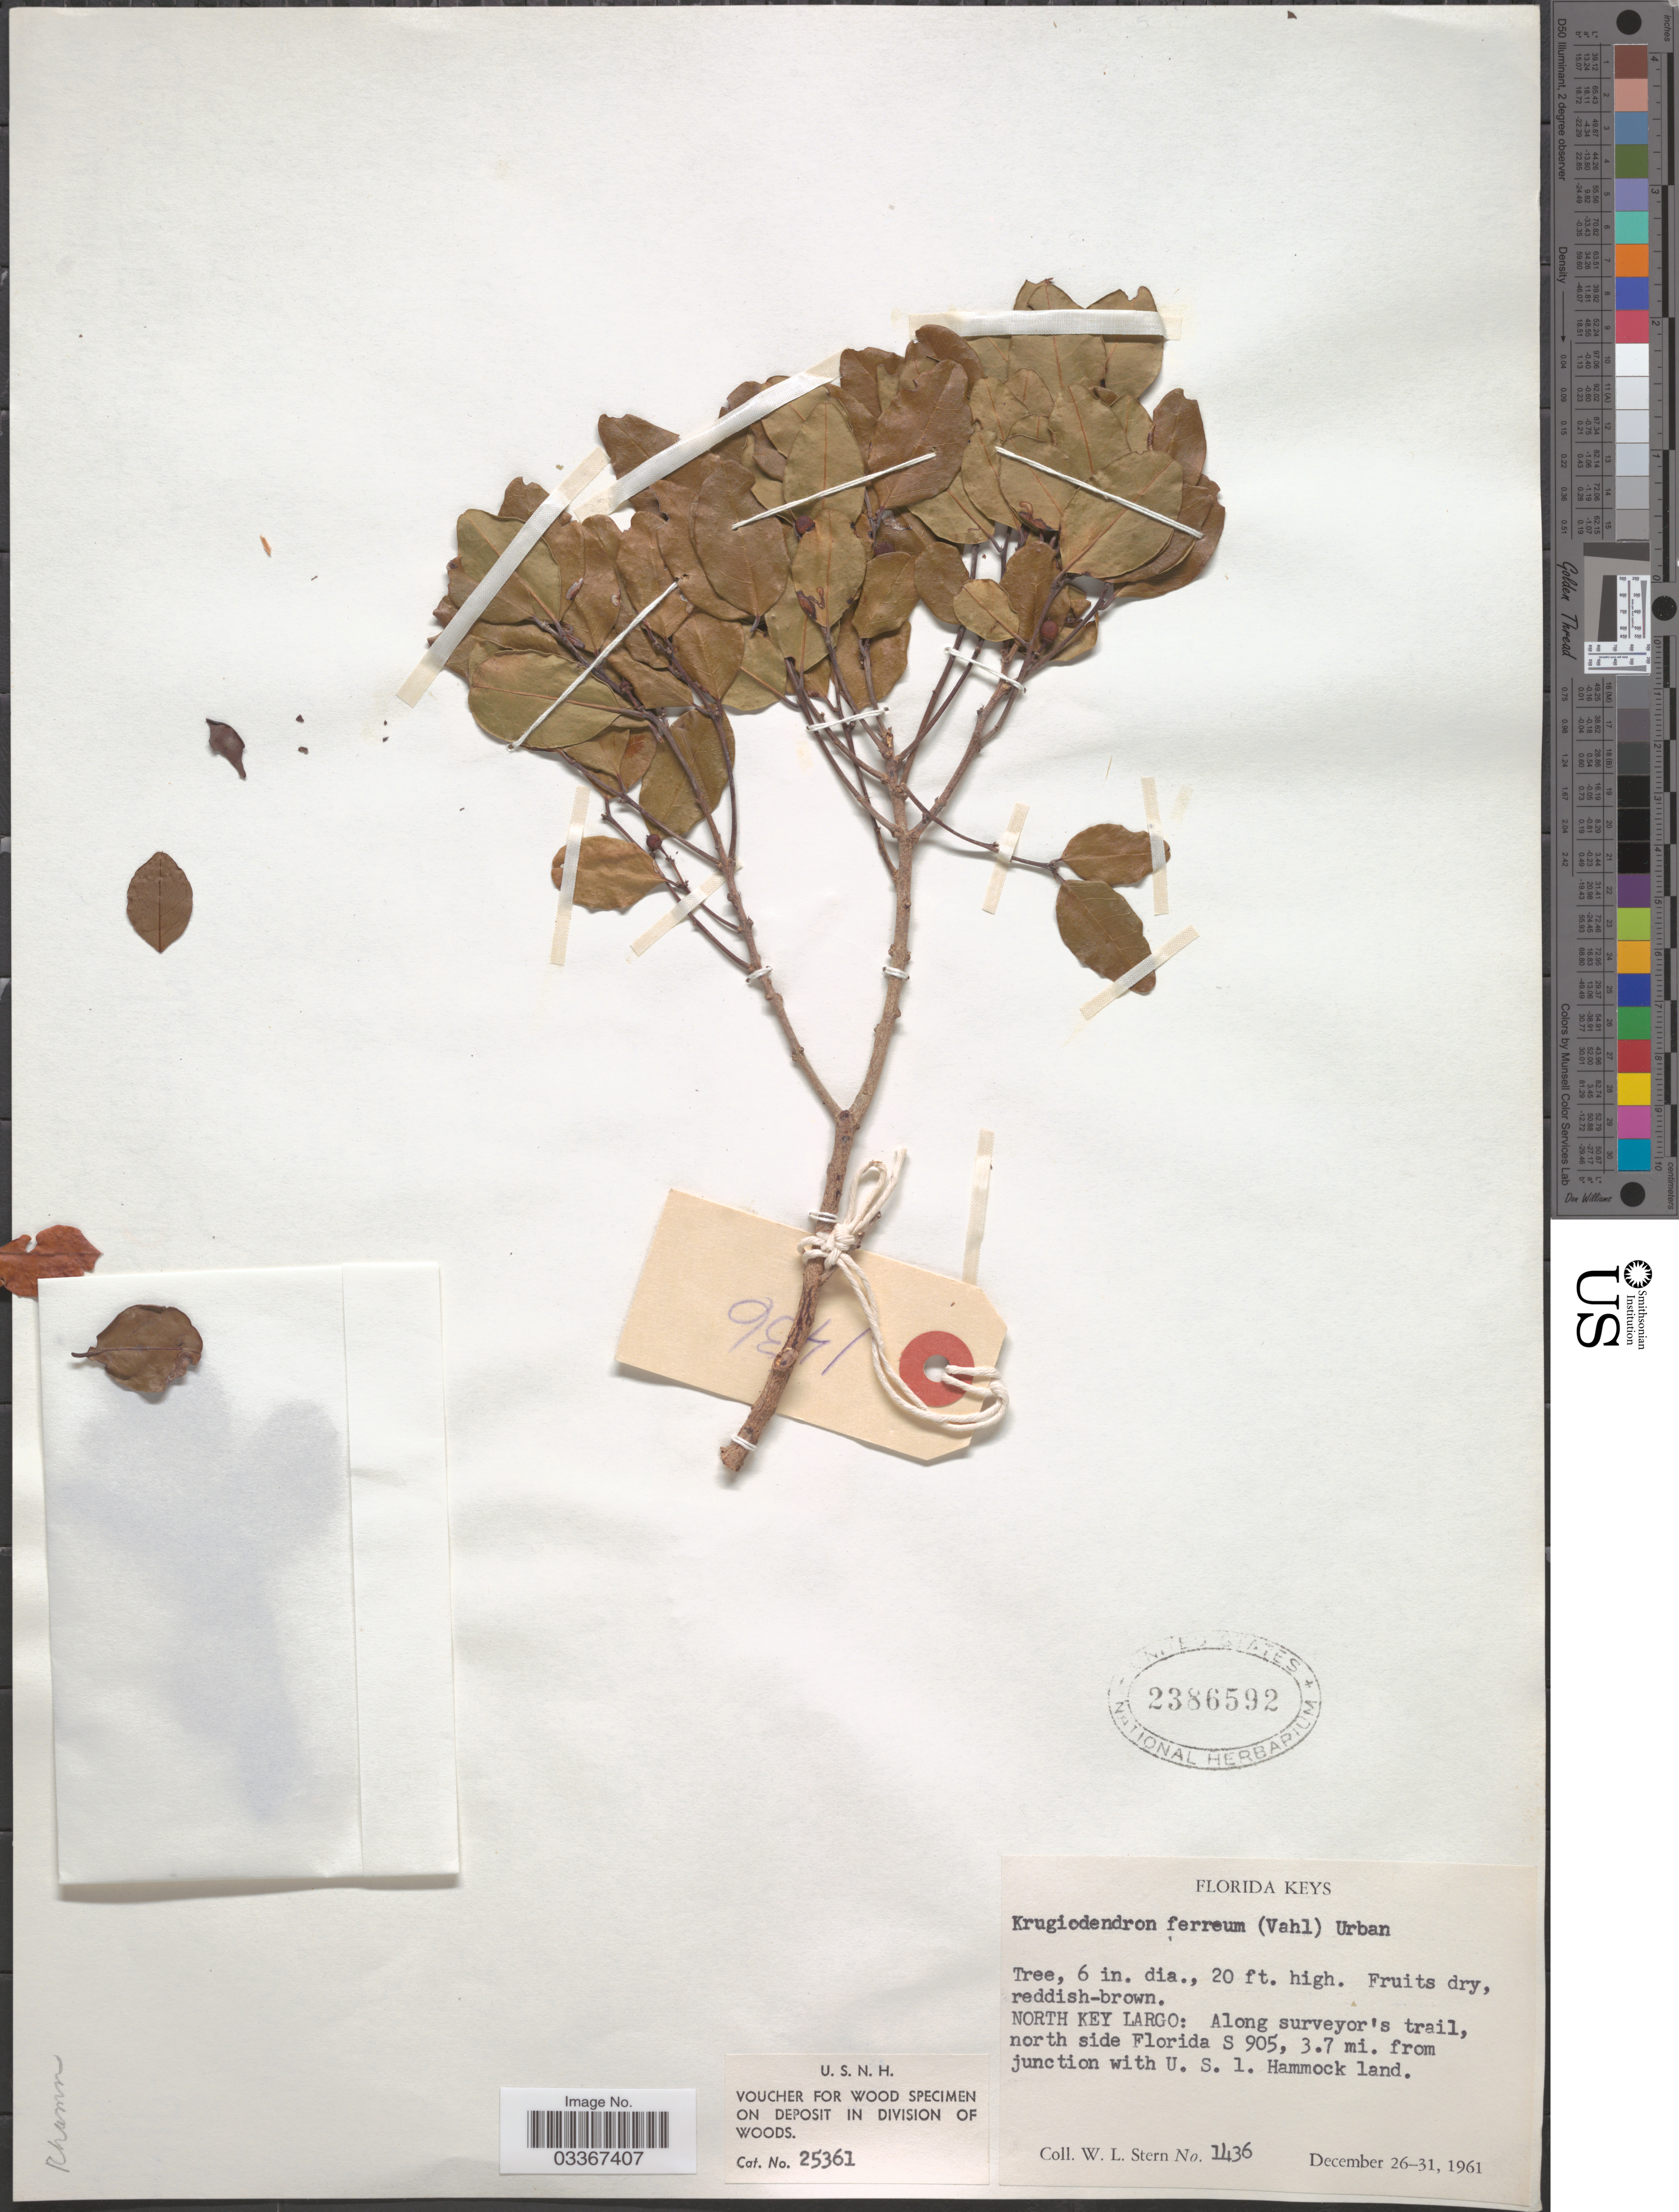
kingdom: Plantae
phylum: Tracheophyta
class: Magnoliopsida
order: Rosales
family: Rhamnaceae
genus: Krugiodendron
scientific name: Krugiodendron ferreum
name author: (Vahl) Urb.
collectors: W. L. Stern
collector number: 1436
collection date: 1961-12-26/1961-12-31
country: United States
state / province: Florida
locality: Florida Keys. North Key Largo: Along surveyor's trail, north side Florida S 905, 3.7 mi. from junction with U. S. 1. Hammock land.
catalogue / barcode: US 2386592